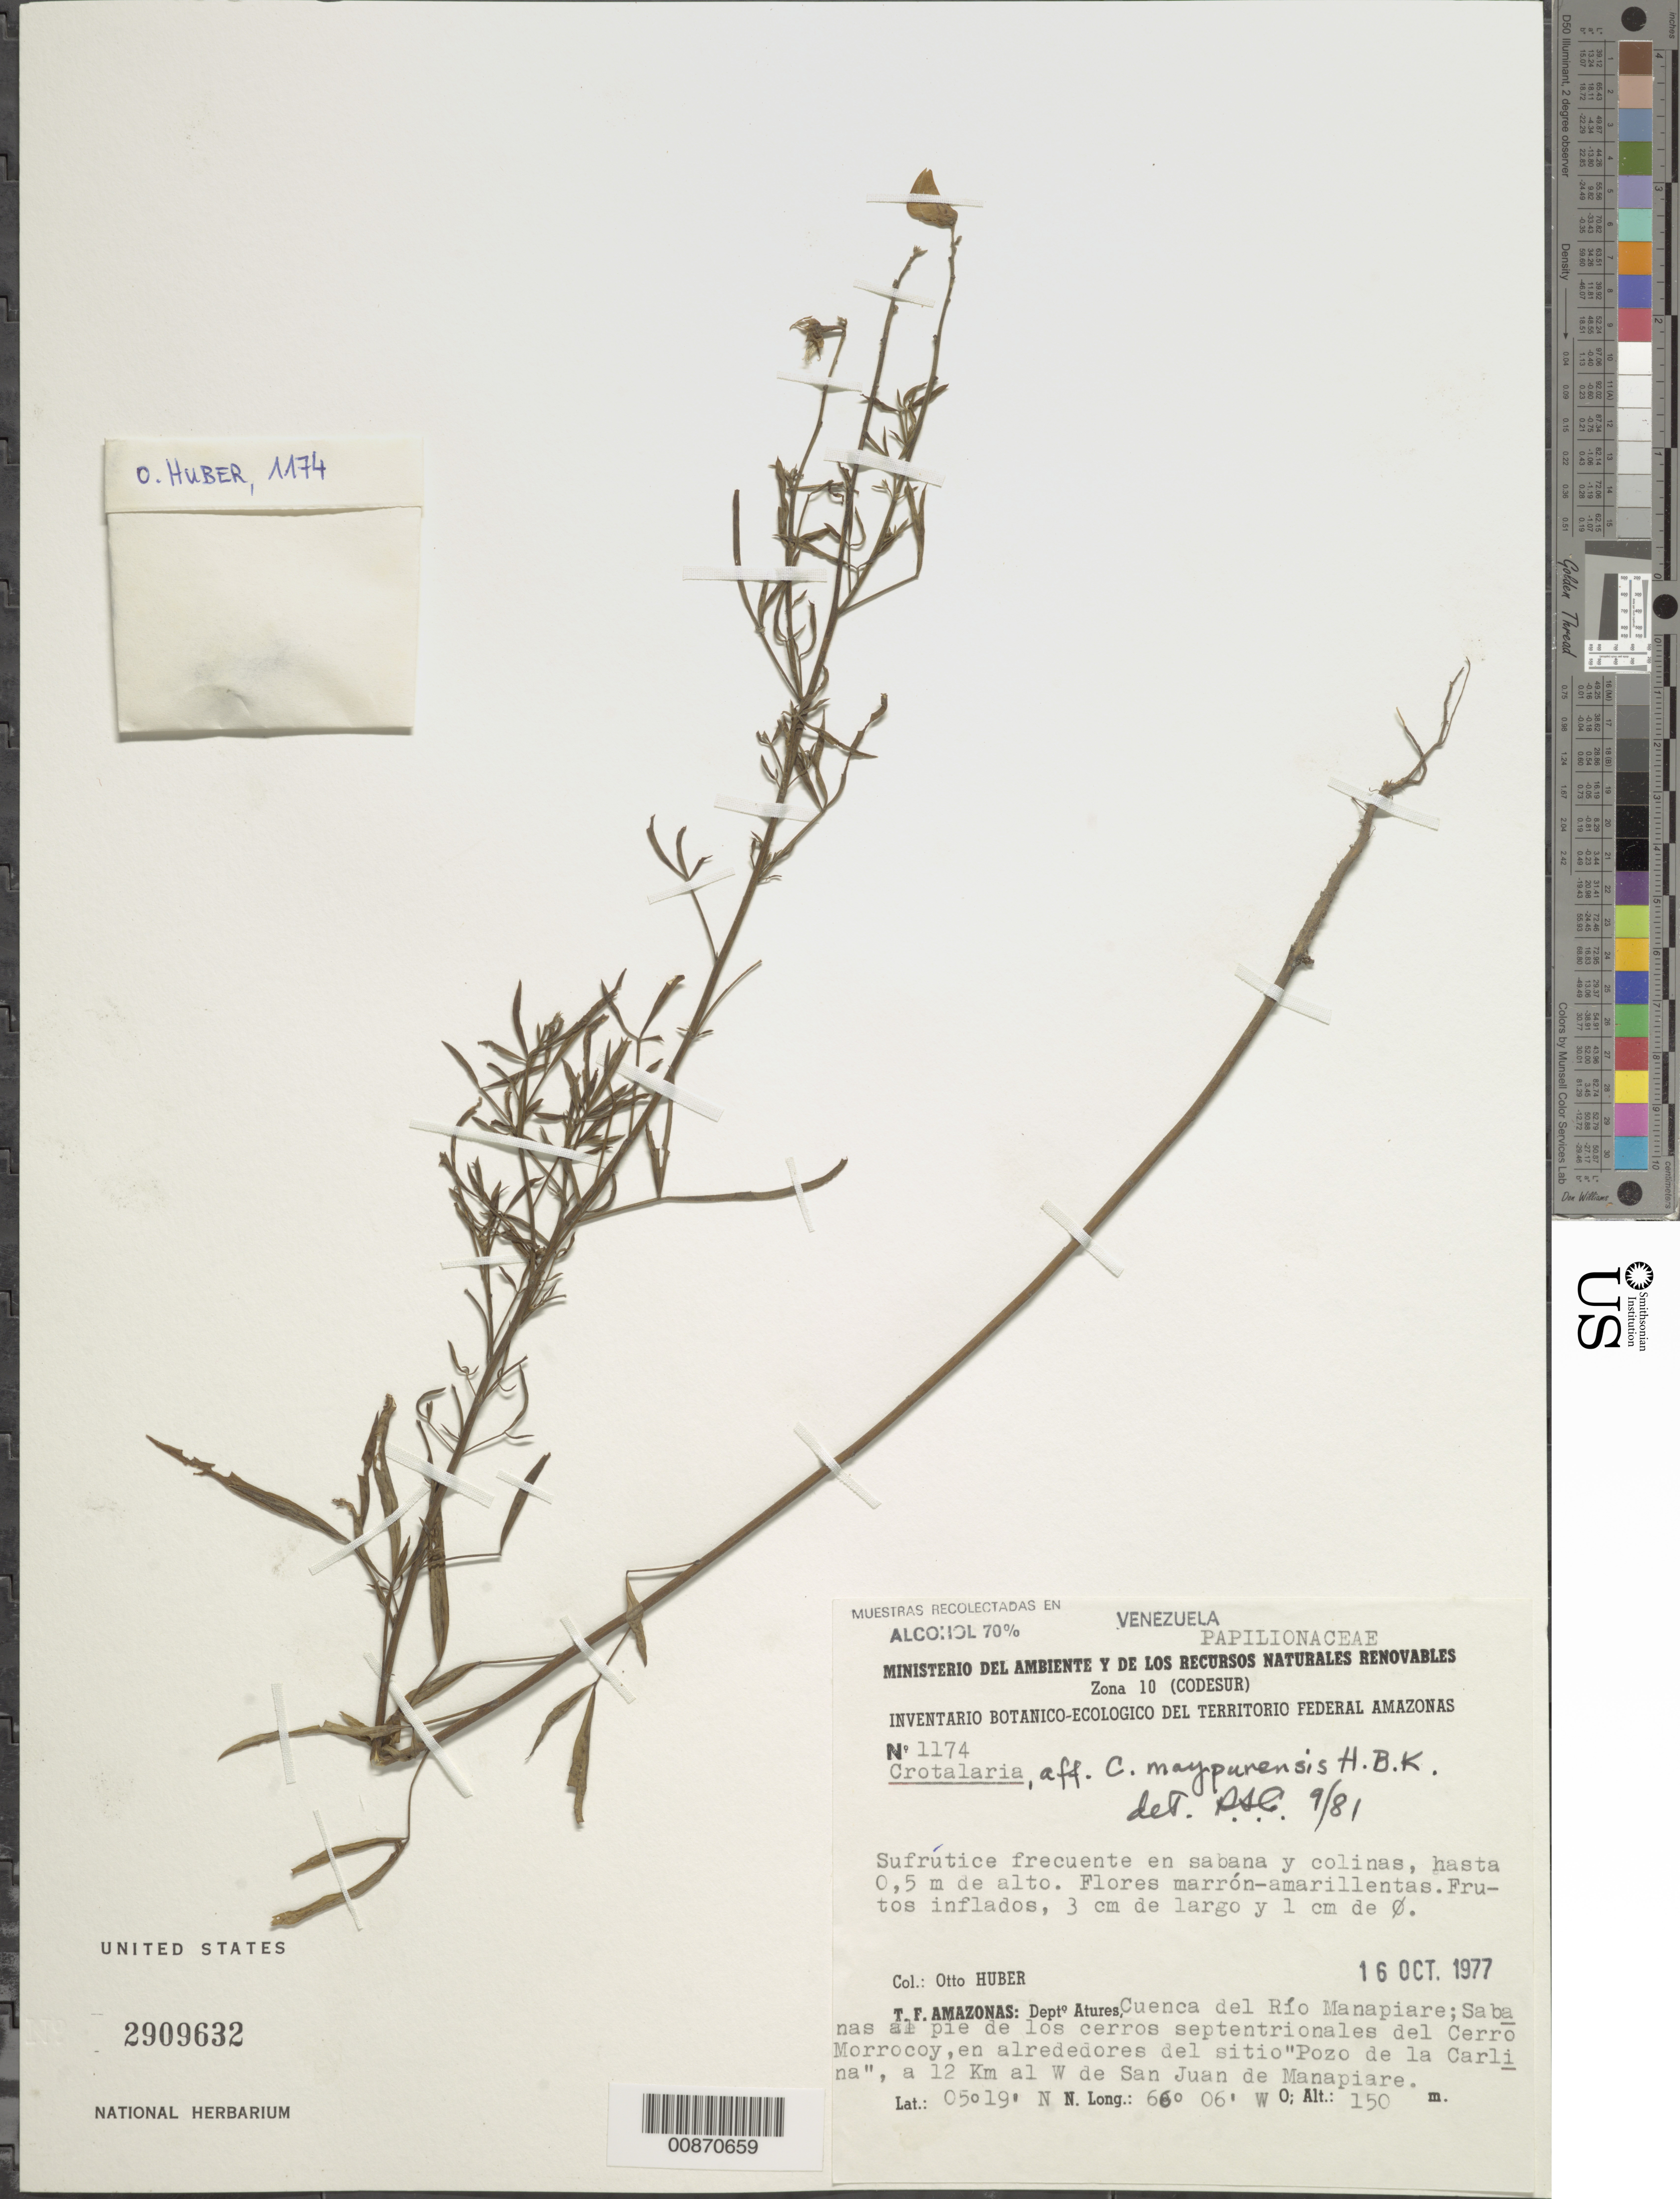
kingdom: Plantae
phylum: Tracheophyta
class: Magnoliopsida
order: Fabales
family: Fabaceae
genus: Crotalaria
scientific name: Crotalaria maypurensis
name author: Kunth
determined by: Cowan, R. S.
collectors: O. Huber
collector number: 1174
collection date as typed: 16-Oct-77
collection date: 1977-10-16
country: Venezuela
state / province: Amazonas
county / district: Atures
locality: Río Manapiare, cuenca, ±12 km W de San Juan de Manapiare, al pie de los cerros septentríonales del Cerro Morrocoy, en alrededores del sitio "Pozo de la Carlina"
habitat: Sabana y colinas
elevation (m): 150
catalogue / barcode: US 2909632